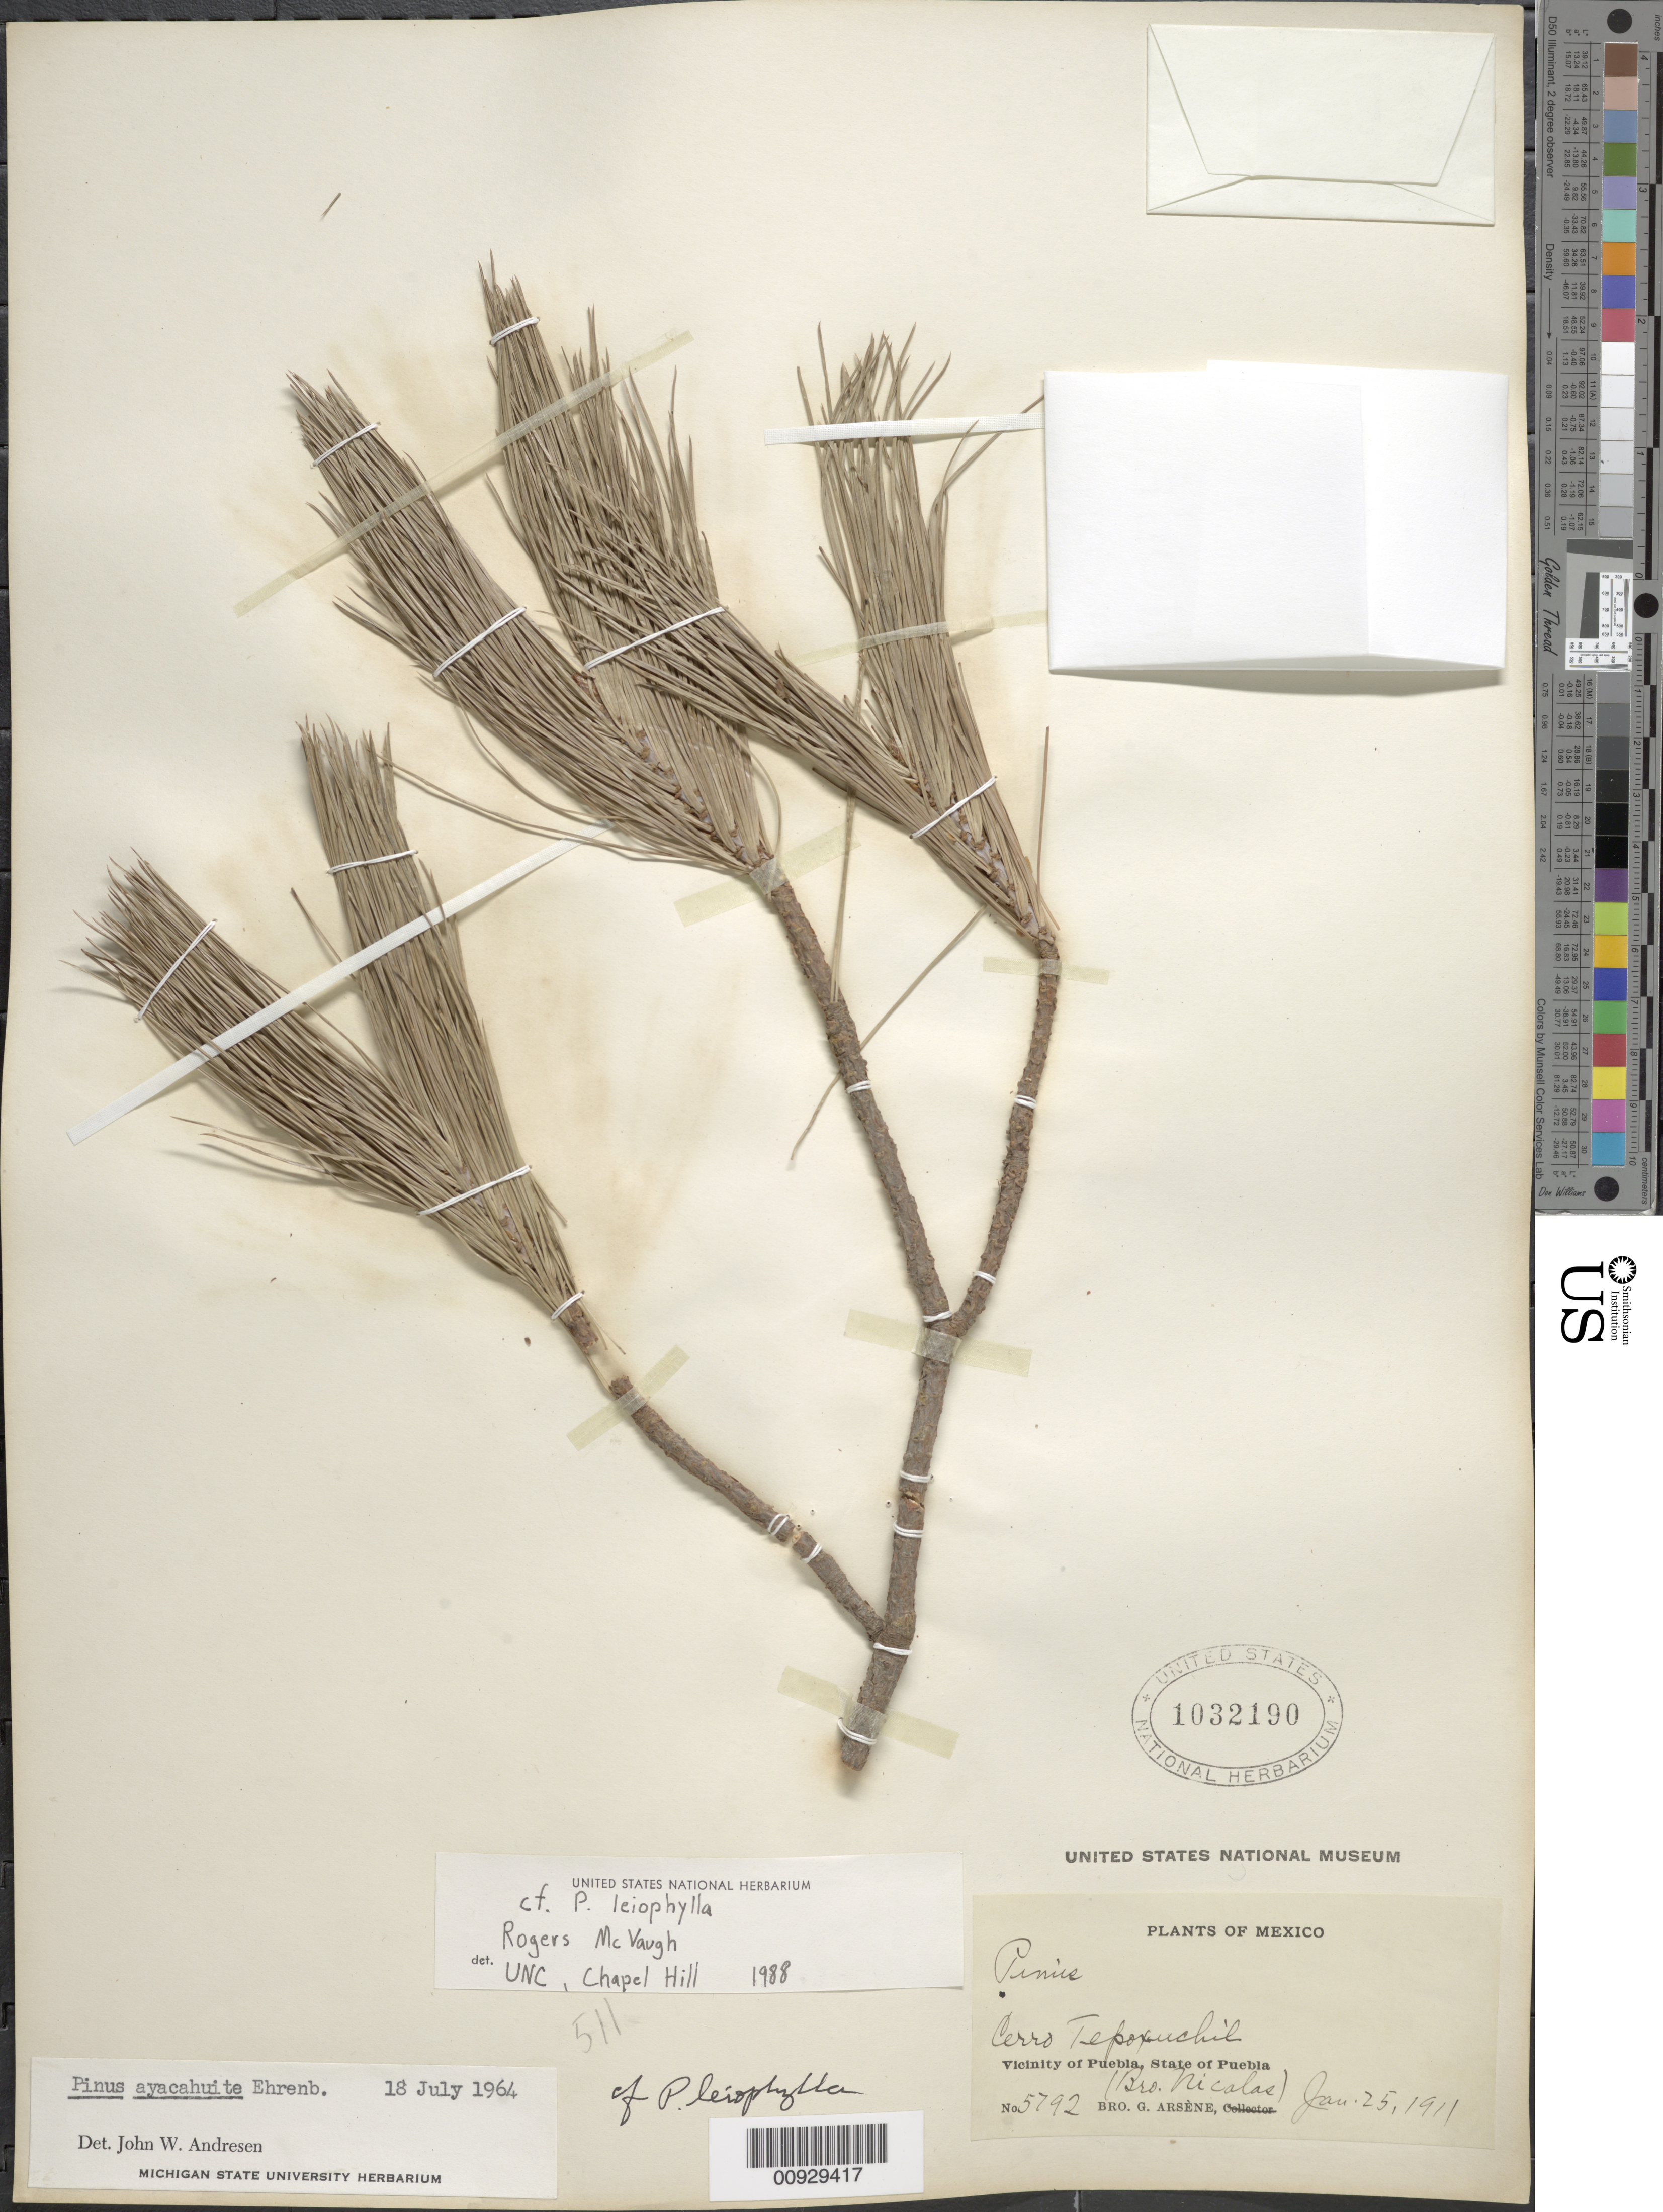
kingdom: Plantae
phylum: Tracheophyta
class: Pinopsida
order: Pinales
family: Pinaceae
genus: Pinus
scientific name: Pinus leiophylla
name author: Schiede ex Schltdl. & Cham.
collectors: B. Nicolas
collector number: Arsène, Bro. G. No. 5792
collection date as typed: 25 Jan 1911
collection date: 1911-01-25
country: Mexico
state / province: Puebla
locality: Cerro Tepoxuchil. Vicinity of Puebla, State of Puebla.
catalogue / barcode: US 1032190